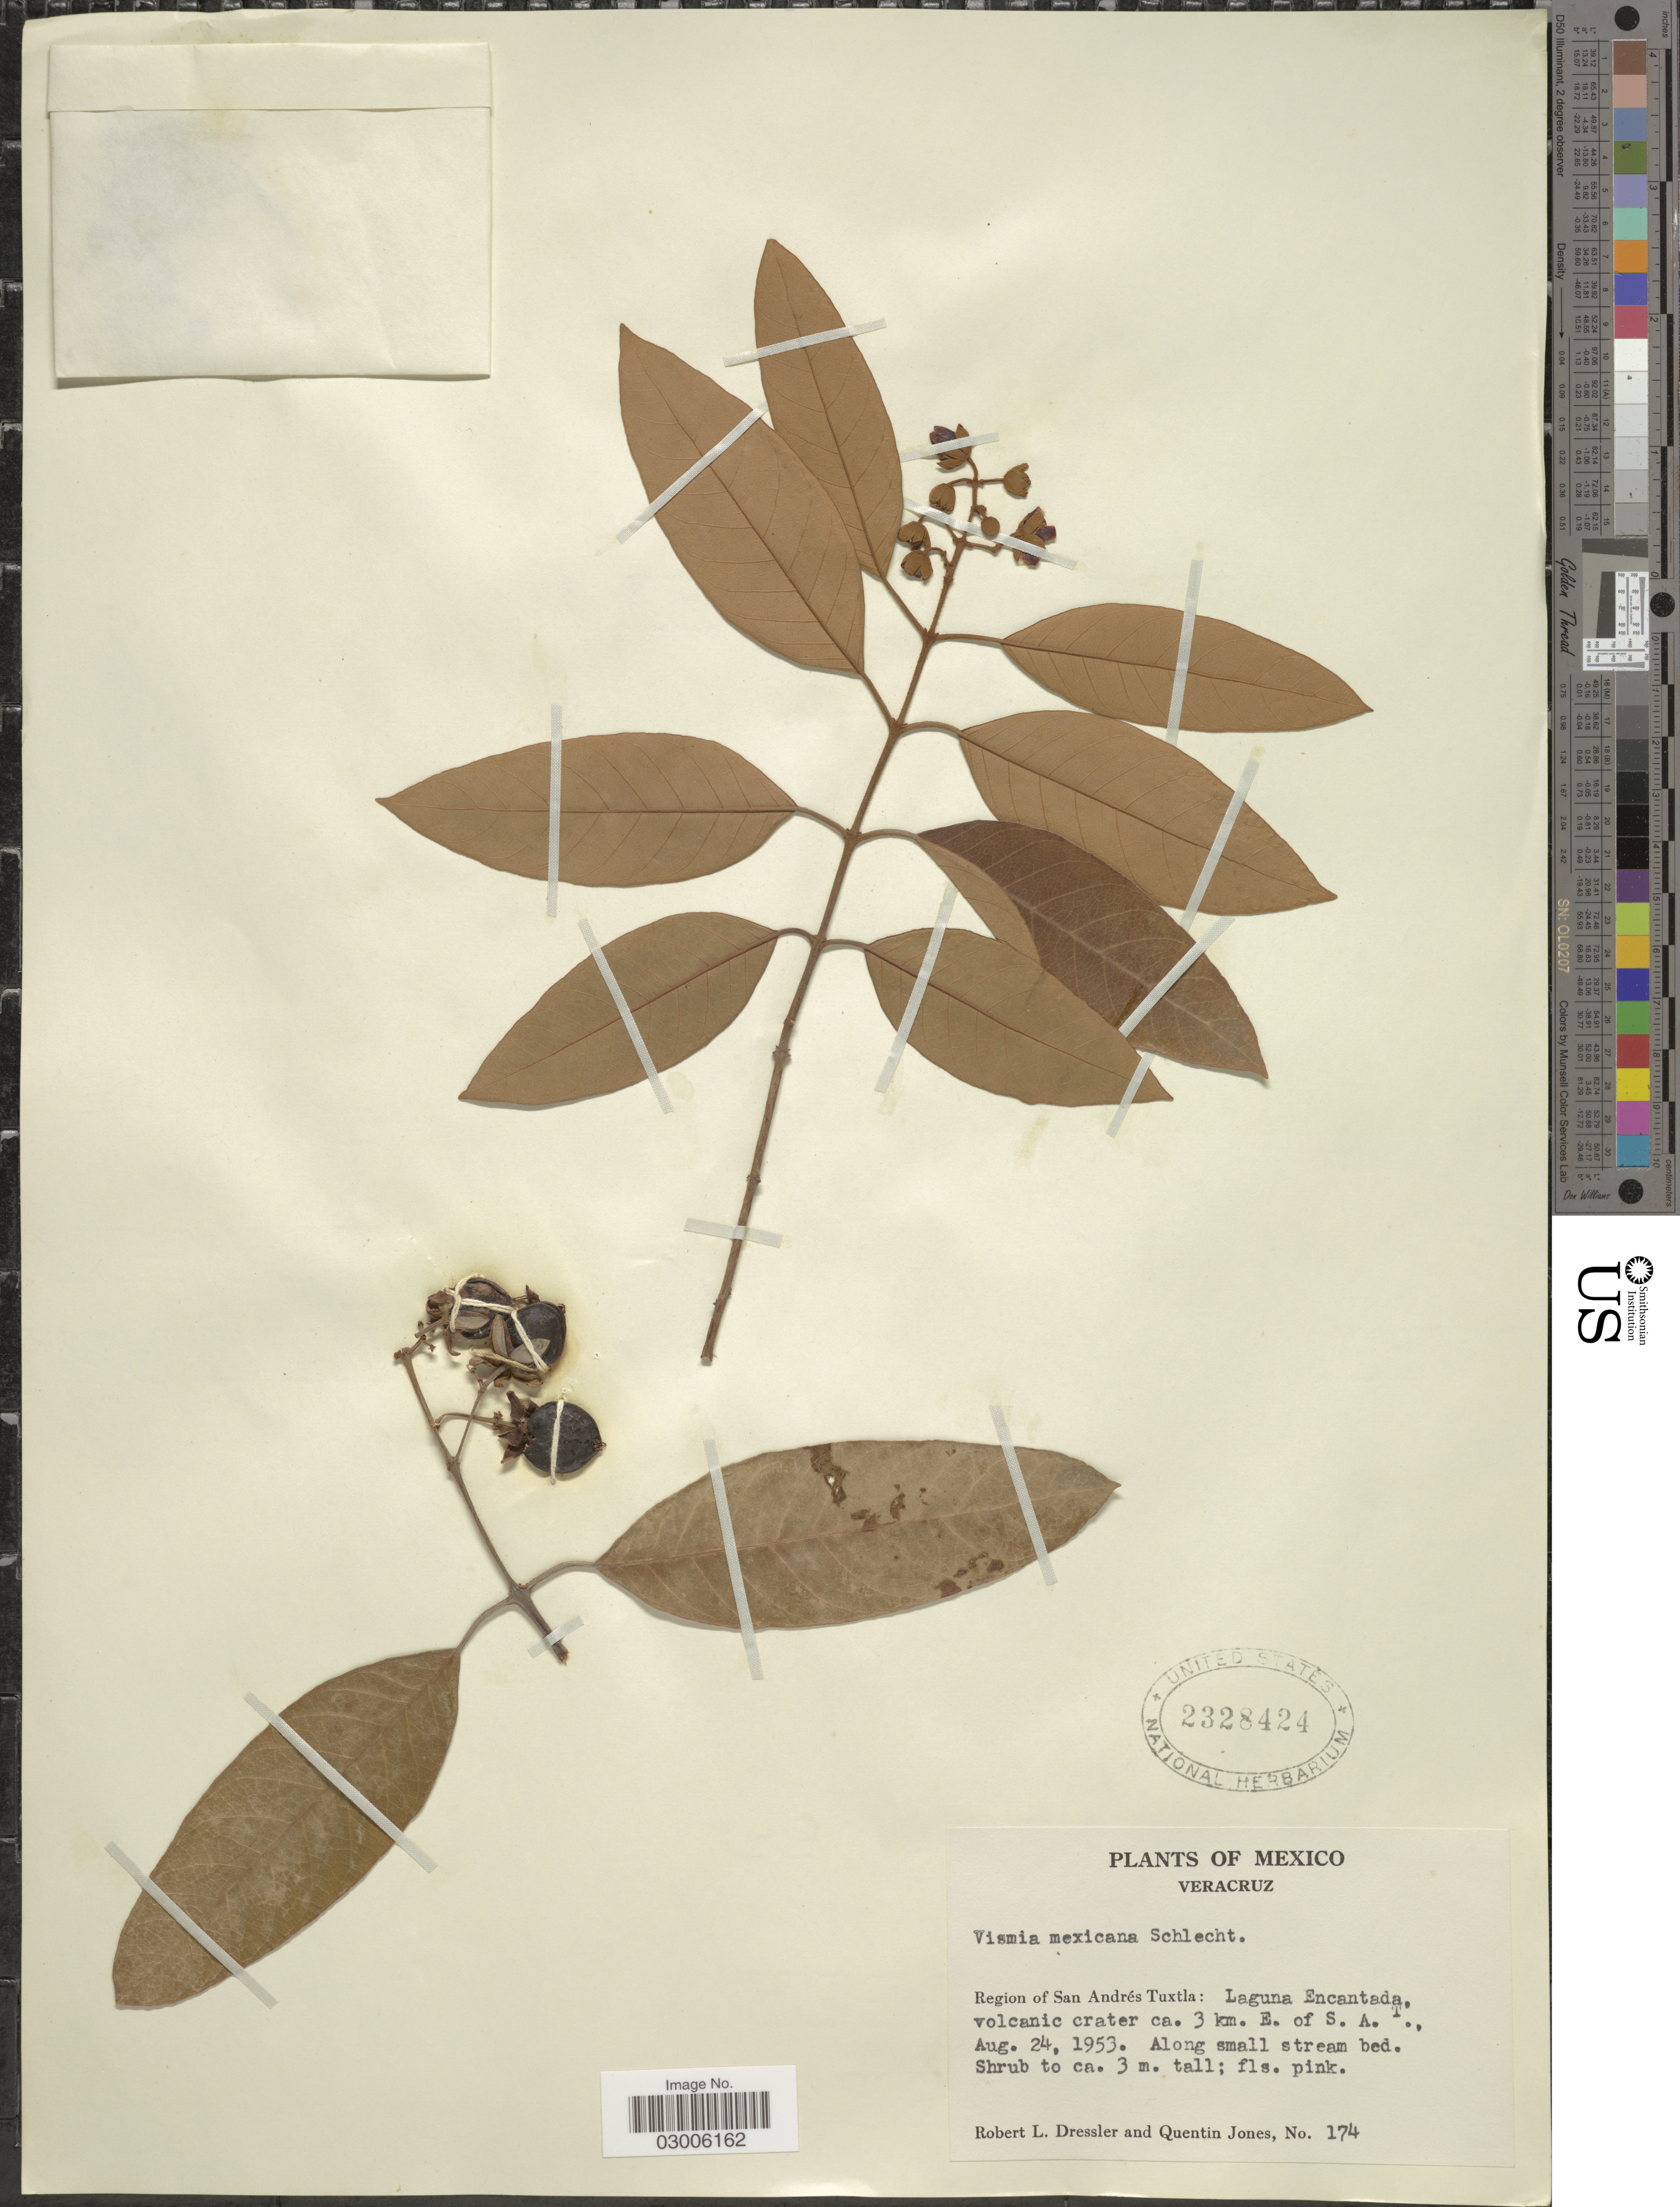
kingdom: Plantae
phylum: Tracheophyta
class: Magnoliopsida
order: Malpighiales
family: Hypericaceae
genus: Vismia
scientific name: Vismia baccifera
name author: (L.) Triana & Planch.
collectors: R. Dressler & Q. Jones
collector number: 174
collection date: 1953-08-24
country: Mexico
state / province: Veracruz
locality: Veracruz. Region of San Andrés Tuxtla: Laguna Encantada, volcanic crater ca. 3 km. E. of S. A. T.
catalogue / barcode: US 2328424